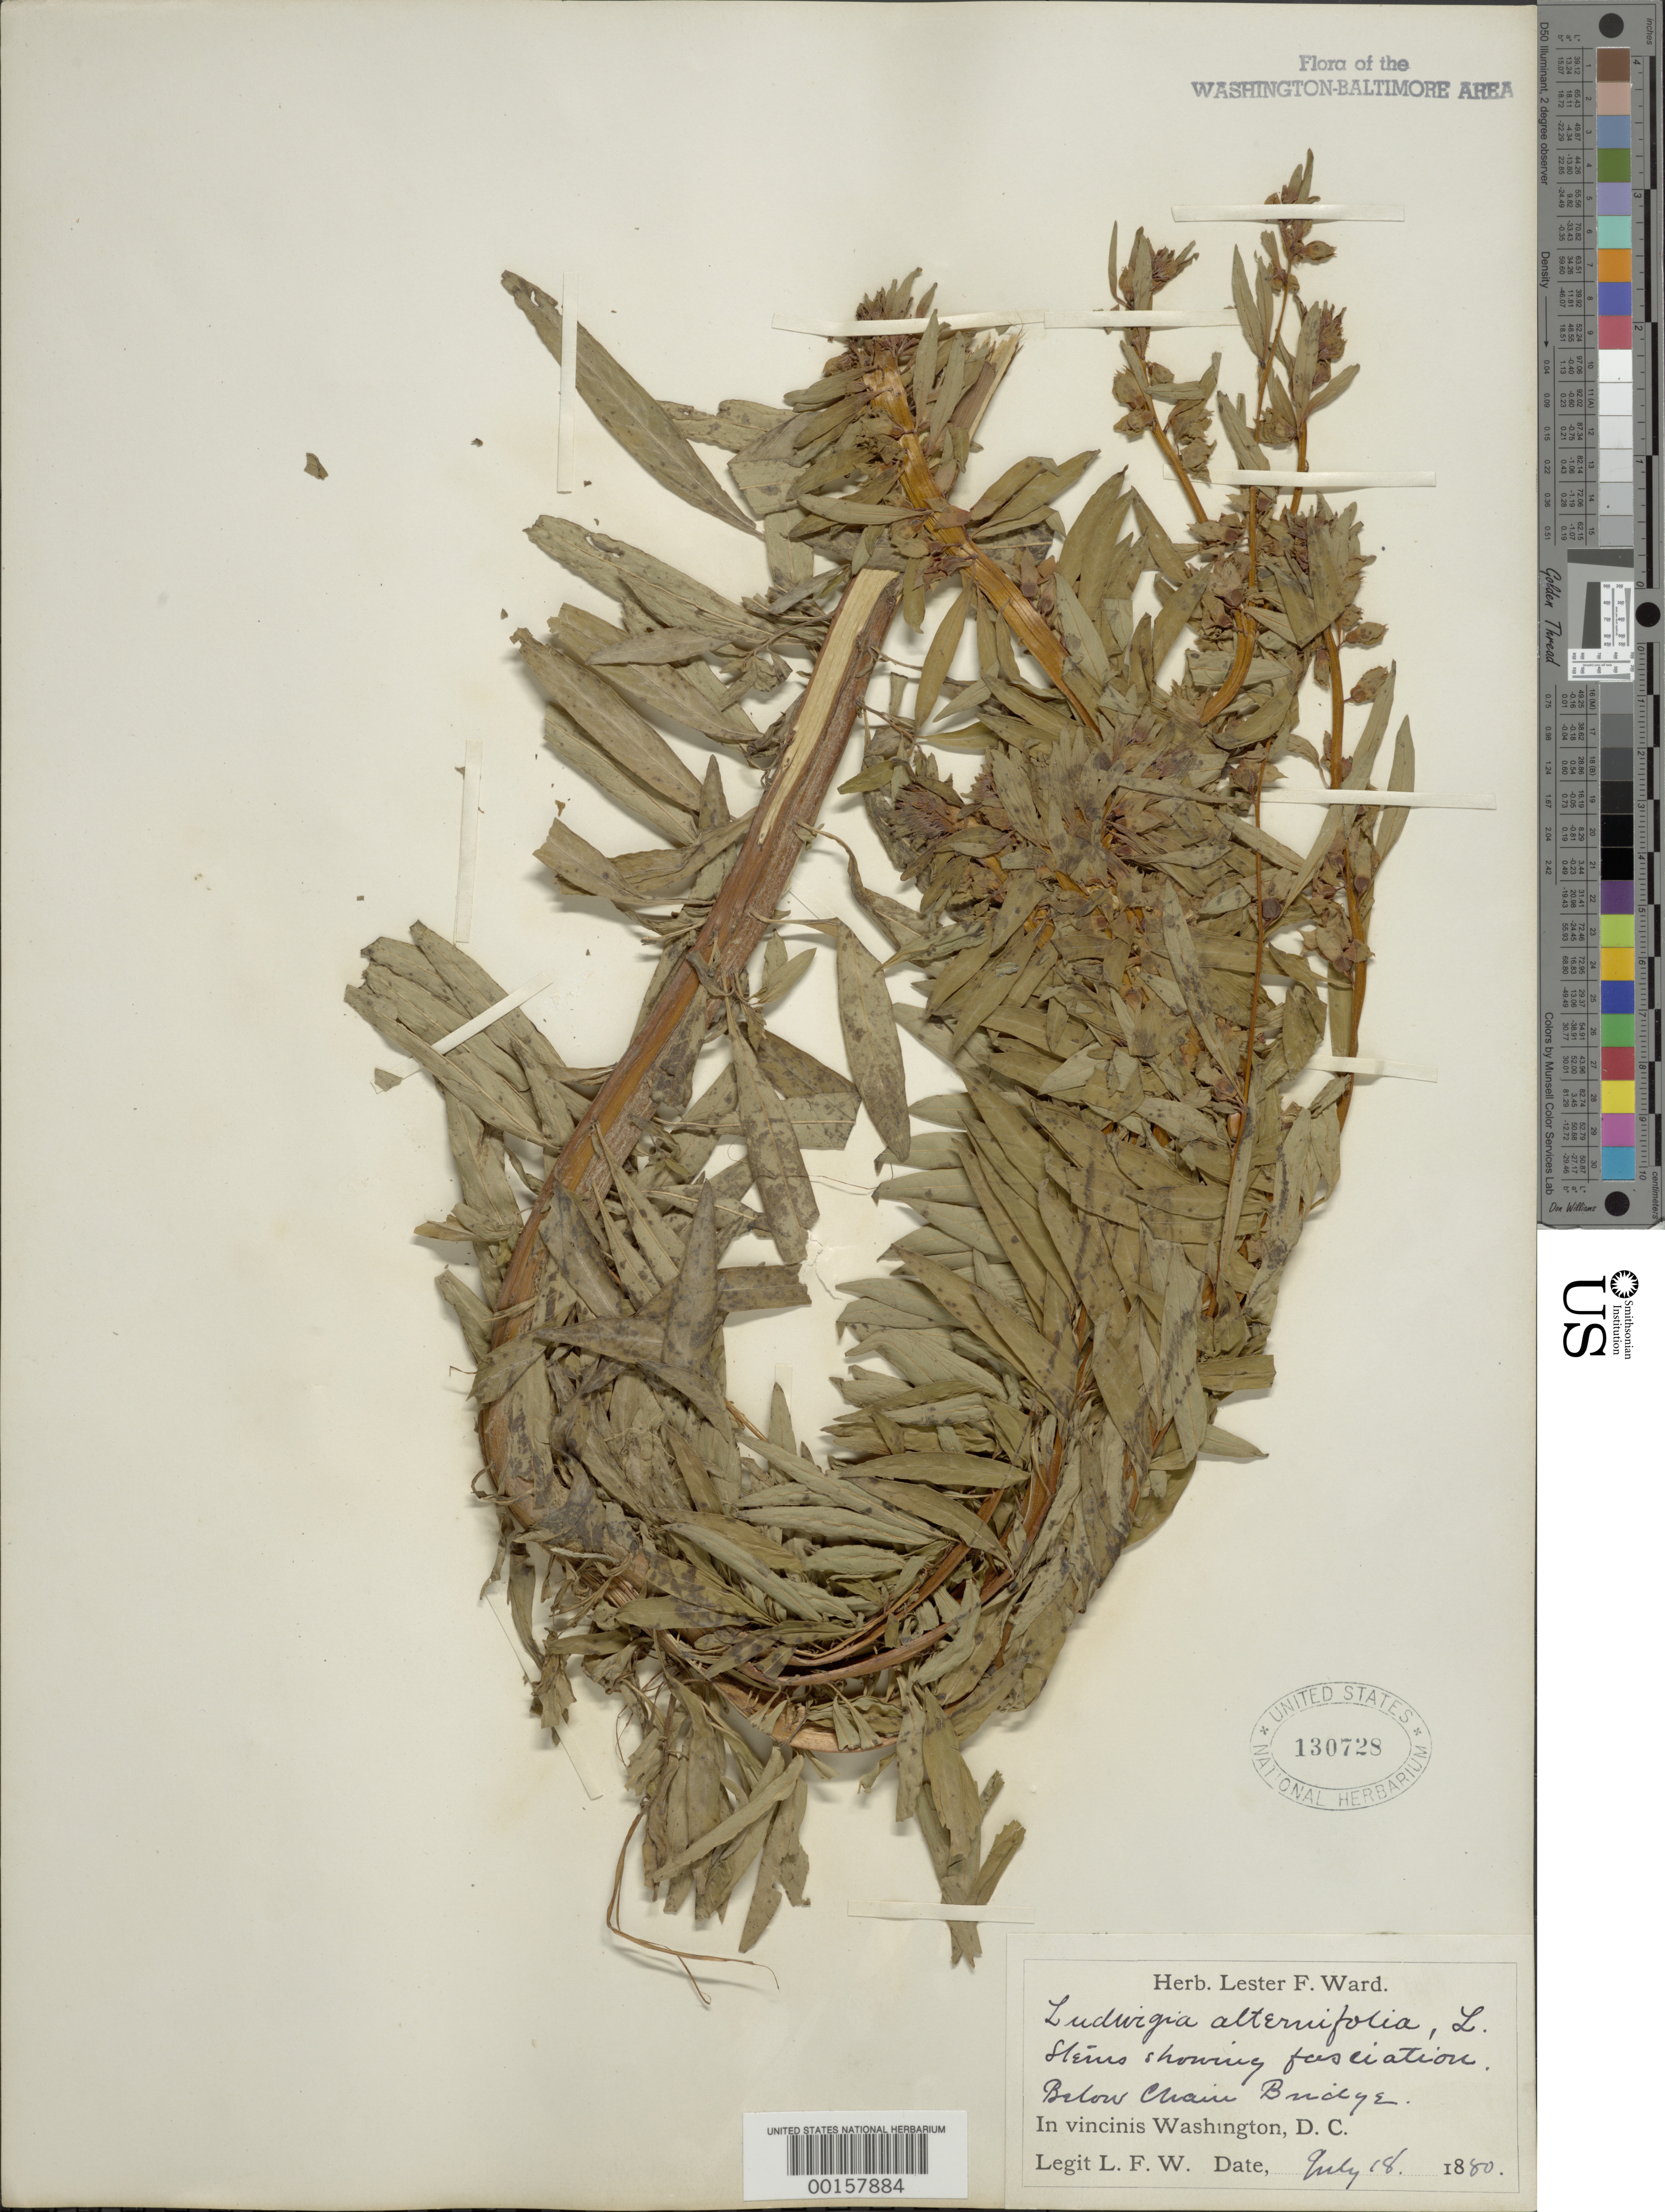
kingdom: Plantae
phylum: Tracheophyta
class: Magnoliopsida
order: Myrtales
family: Onagraceae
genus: Ludwigia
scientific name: Ludwigia alternifolia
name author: L.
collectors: L. F. Ward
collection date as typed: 18 Jul 1880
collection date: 1880-07-18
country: United States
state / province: District of Columbia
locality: Below Chain Bridge C. and O. Canal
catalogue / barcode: US 130728